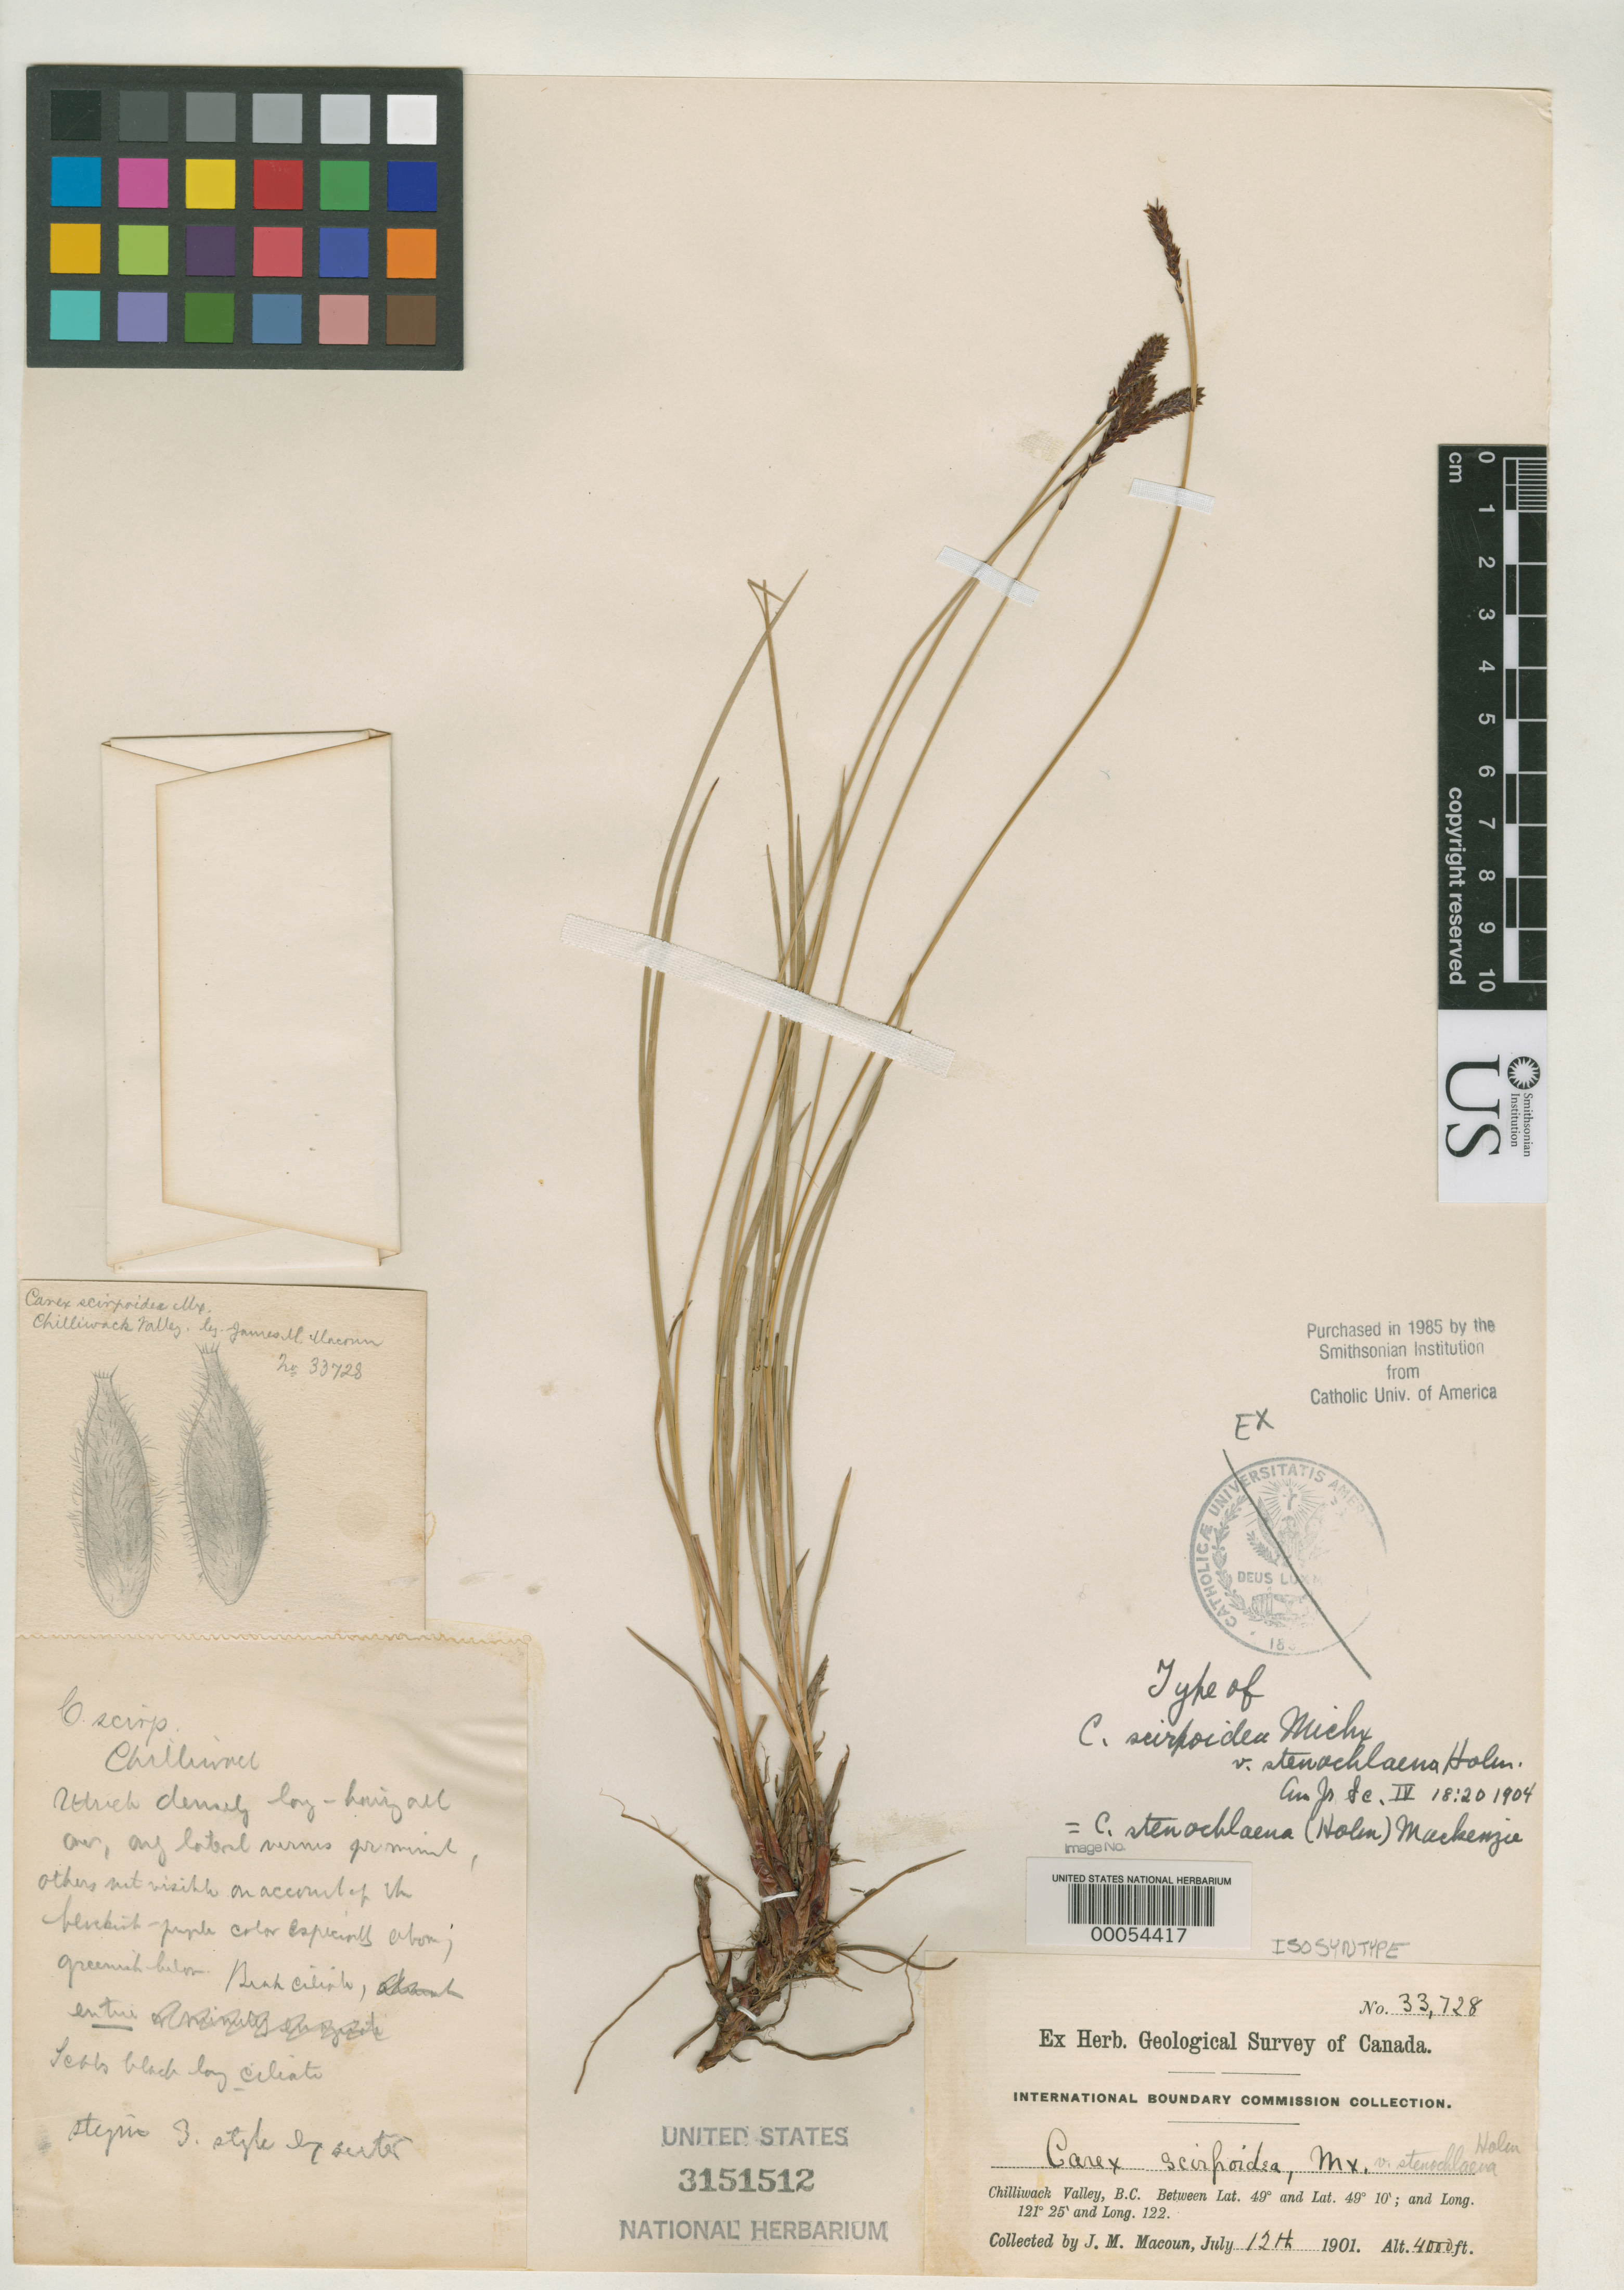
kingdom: Plantae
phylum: Tracheophyta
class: Liliopsida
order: Poales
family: Cyperaceae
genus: Carex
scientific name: Carex scirpoidea var. stenochloena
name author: Holm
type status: Isosyntype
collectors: J. M. Macoun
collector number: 33728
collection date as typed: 12 Jul 1901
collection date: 1901-07-12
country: Canada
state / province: British Columbia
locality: Chilliwack Valley.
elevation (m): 1219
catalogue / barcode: US 3151512